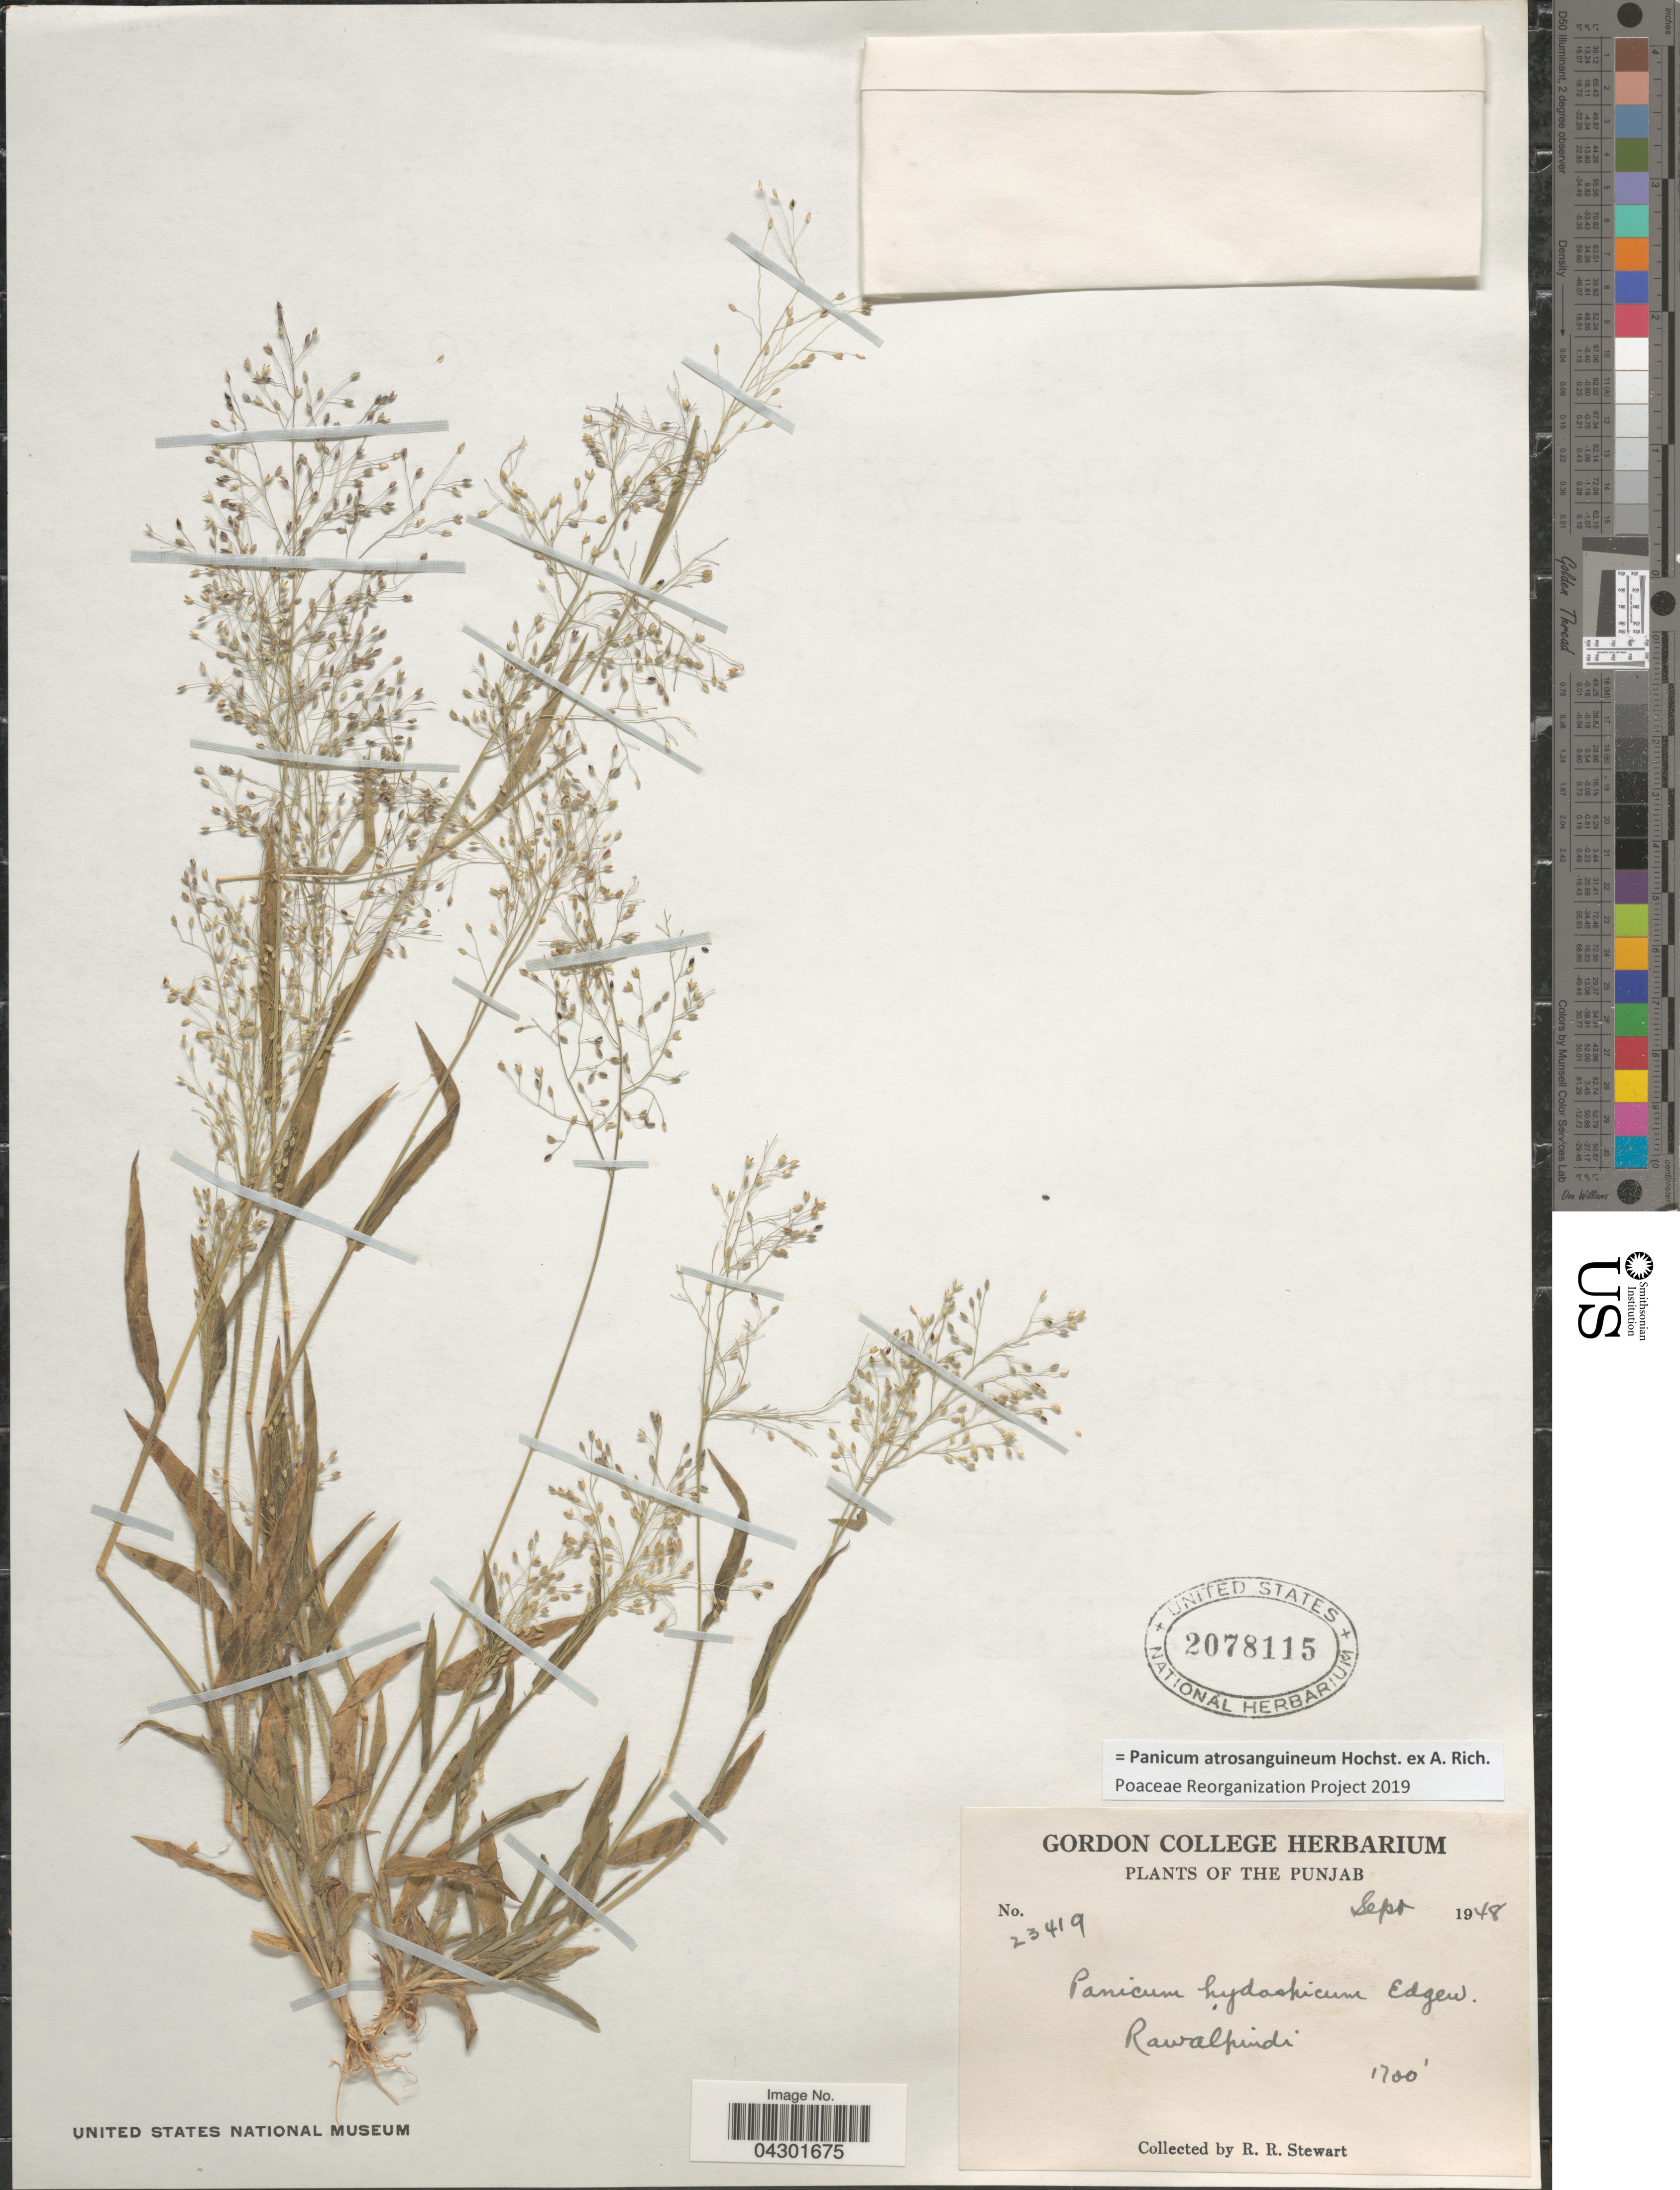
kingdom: Plantae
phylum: Tracheophyta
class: Liliopsida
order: Poales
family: Poaceae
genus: Panicum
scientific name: Panicum atrosanguineum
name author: Hochst. ex A. Rich.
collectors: R. Stewart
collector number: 23419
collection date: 1948-09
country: Pakistan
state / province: Punjab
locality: Rawalpindi.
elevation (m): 518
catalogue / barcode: US 2078115